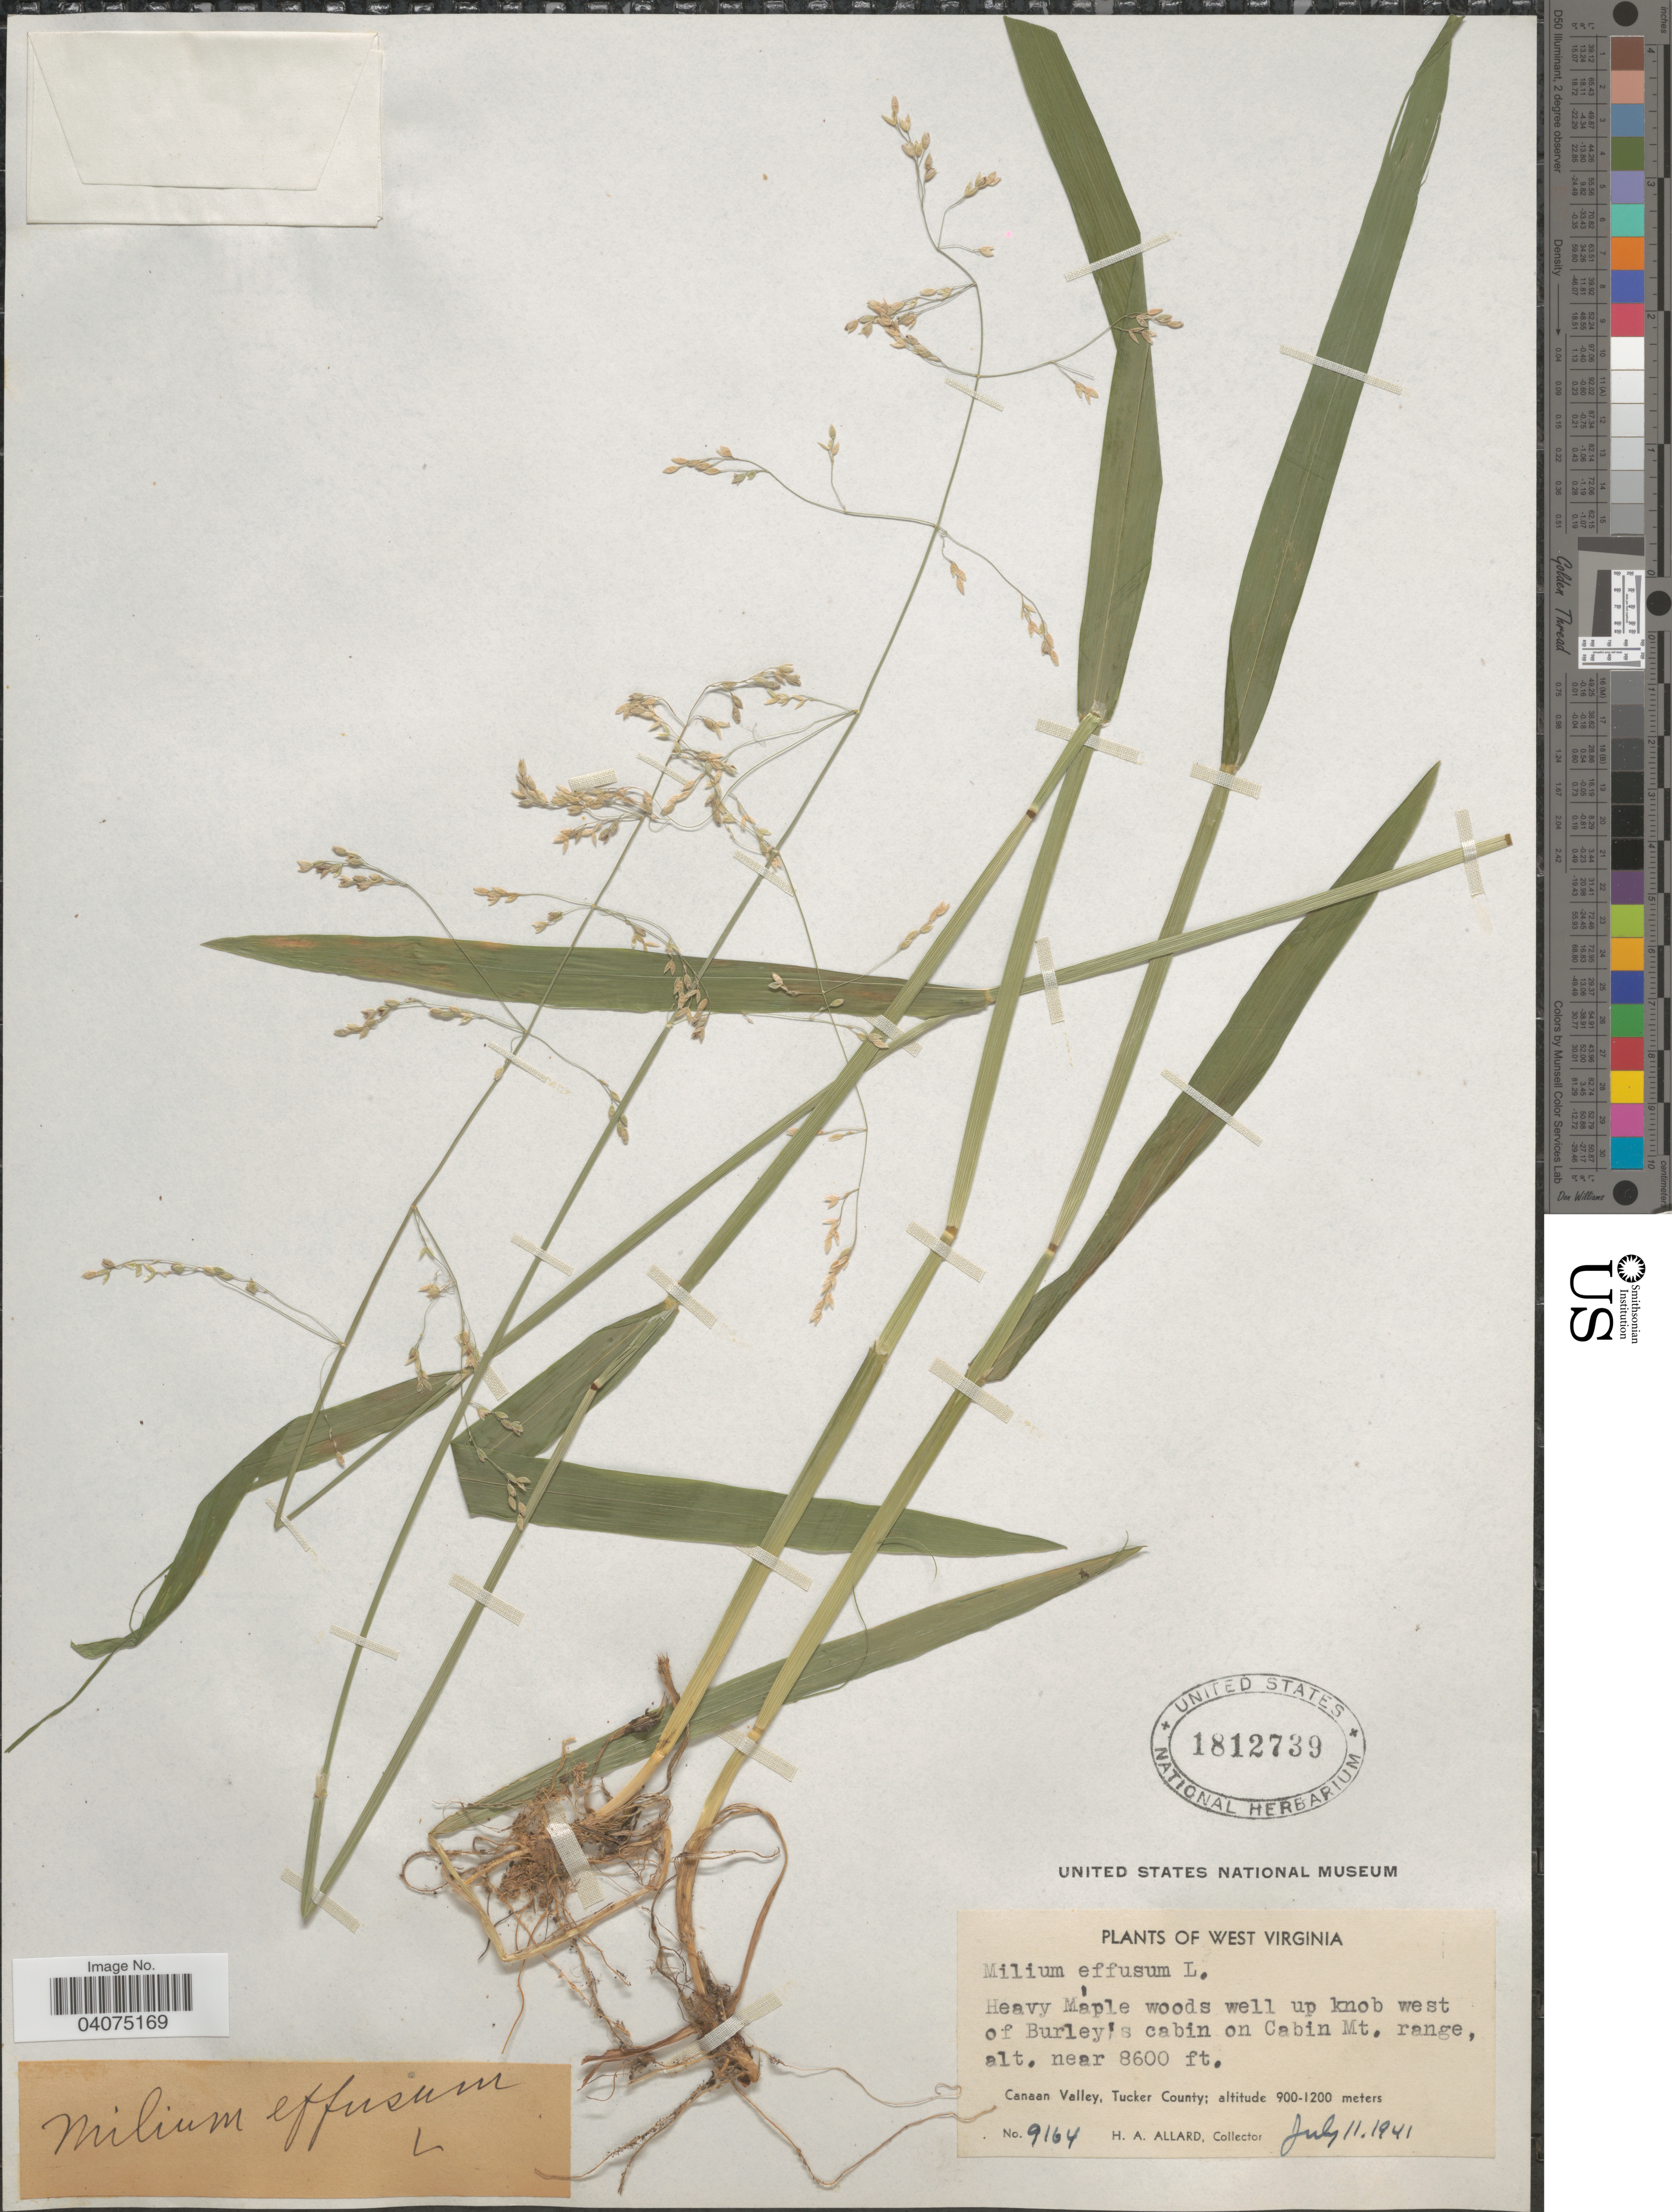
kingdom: Plantae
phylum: Tracheophyta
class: Liliopsida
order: Poales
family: Poaceae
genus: Milium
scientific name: Milium effusum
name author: L.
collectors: H. A. Allard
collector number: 9164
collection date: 1941-07-11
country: United States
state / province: West Virginia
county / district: Tucker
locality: Heavy Maple woods well up knob west of Burley's cabin on Cabin Mt. range. Canaan Valley, Tucker County.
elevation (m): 2621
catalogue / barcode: US 1812739